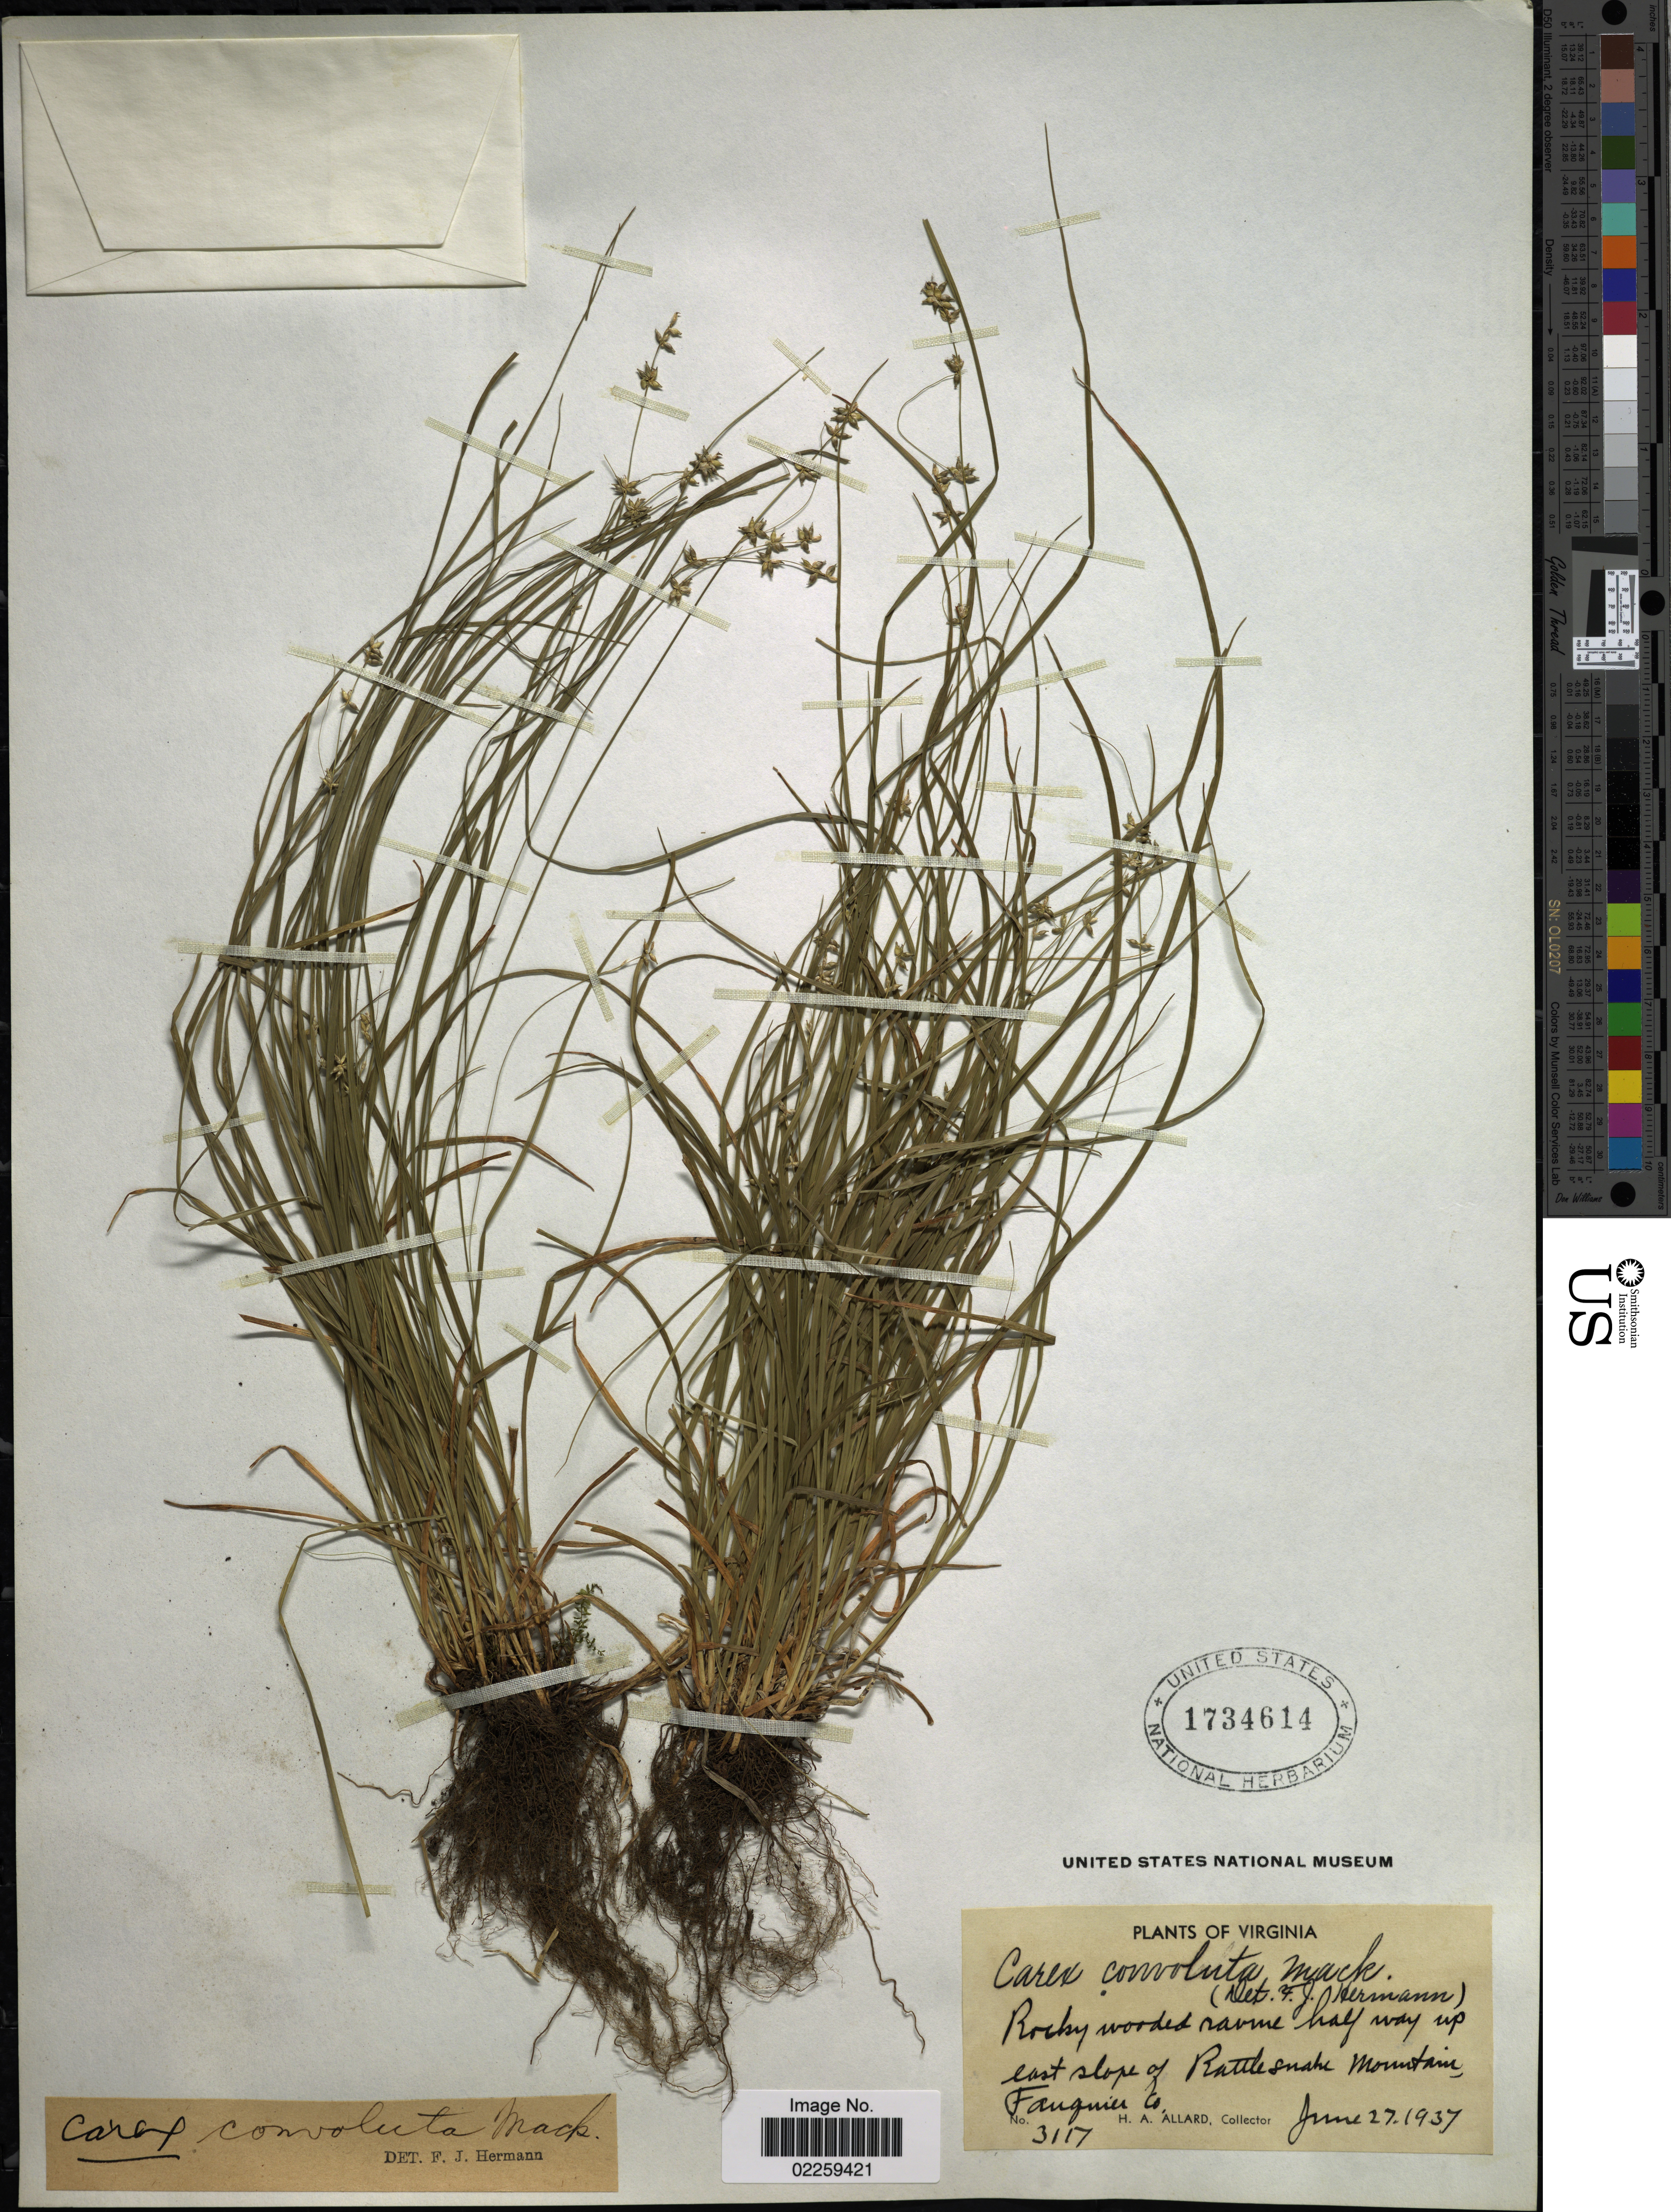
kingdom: Plantae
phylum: Tracheophyta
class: Liliopsida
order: Poales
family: Cyperaceae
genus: Carex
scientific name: Carex rosea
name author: Willd.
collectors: H. A. Allard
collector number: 3117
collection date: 1937-06-27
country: United States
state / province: Virginia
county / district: Fauquier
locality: Virginia, Rocky wooded ravine half way up east slope of Rattle snake Mountains, Fangnier Co.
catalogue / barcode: US 1734614